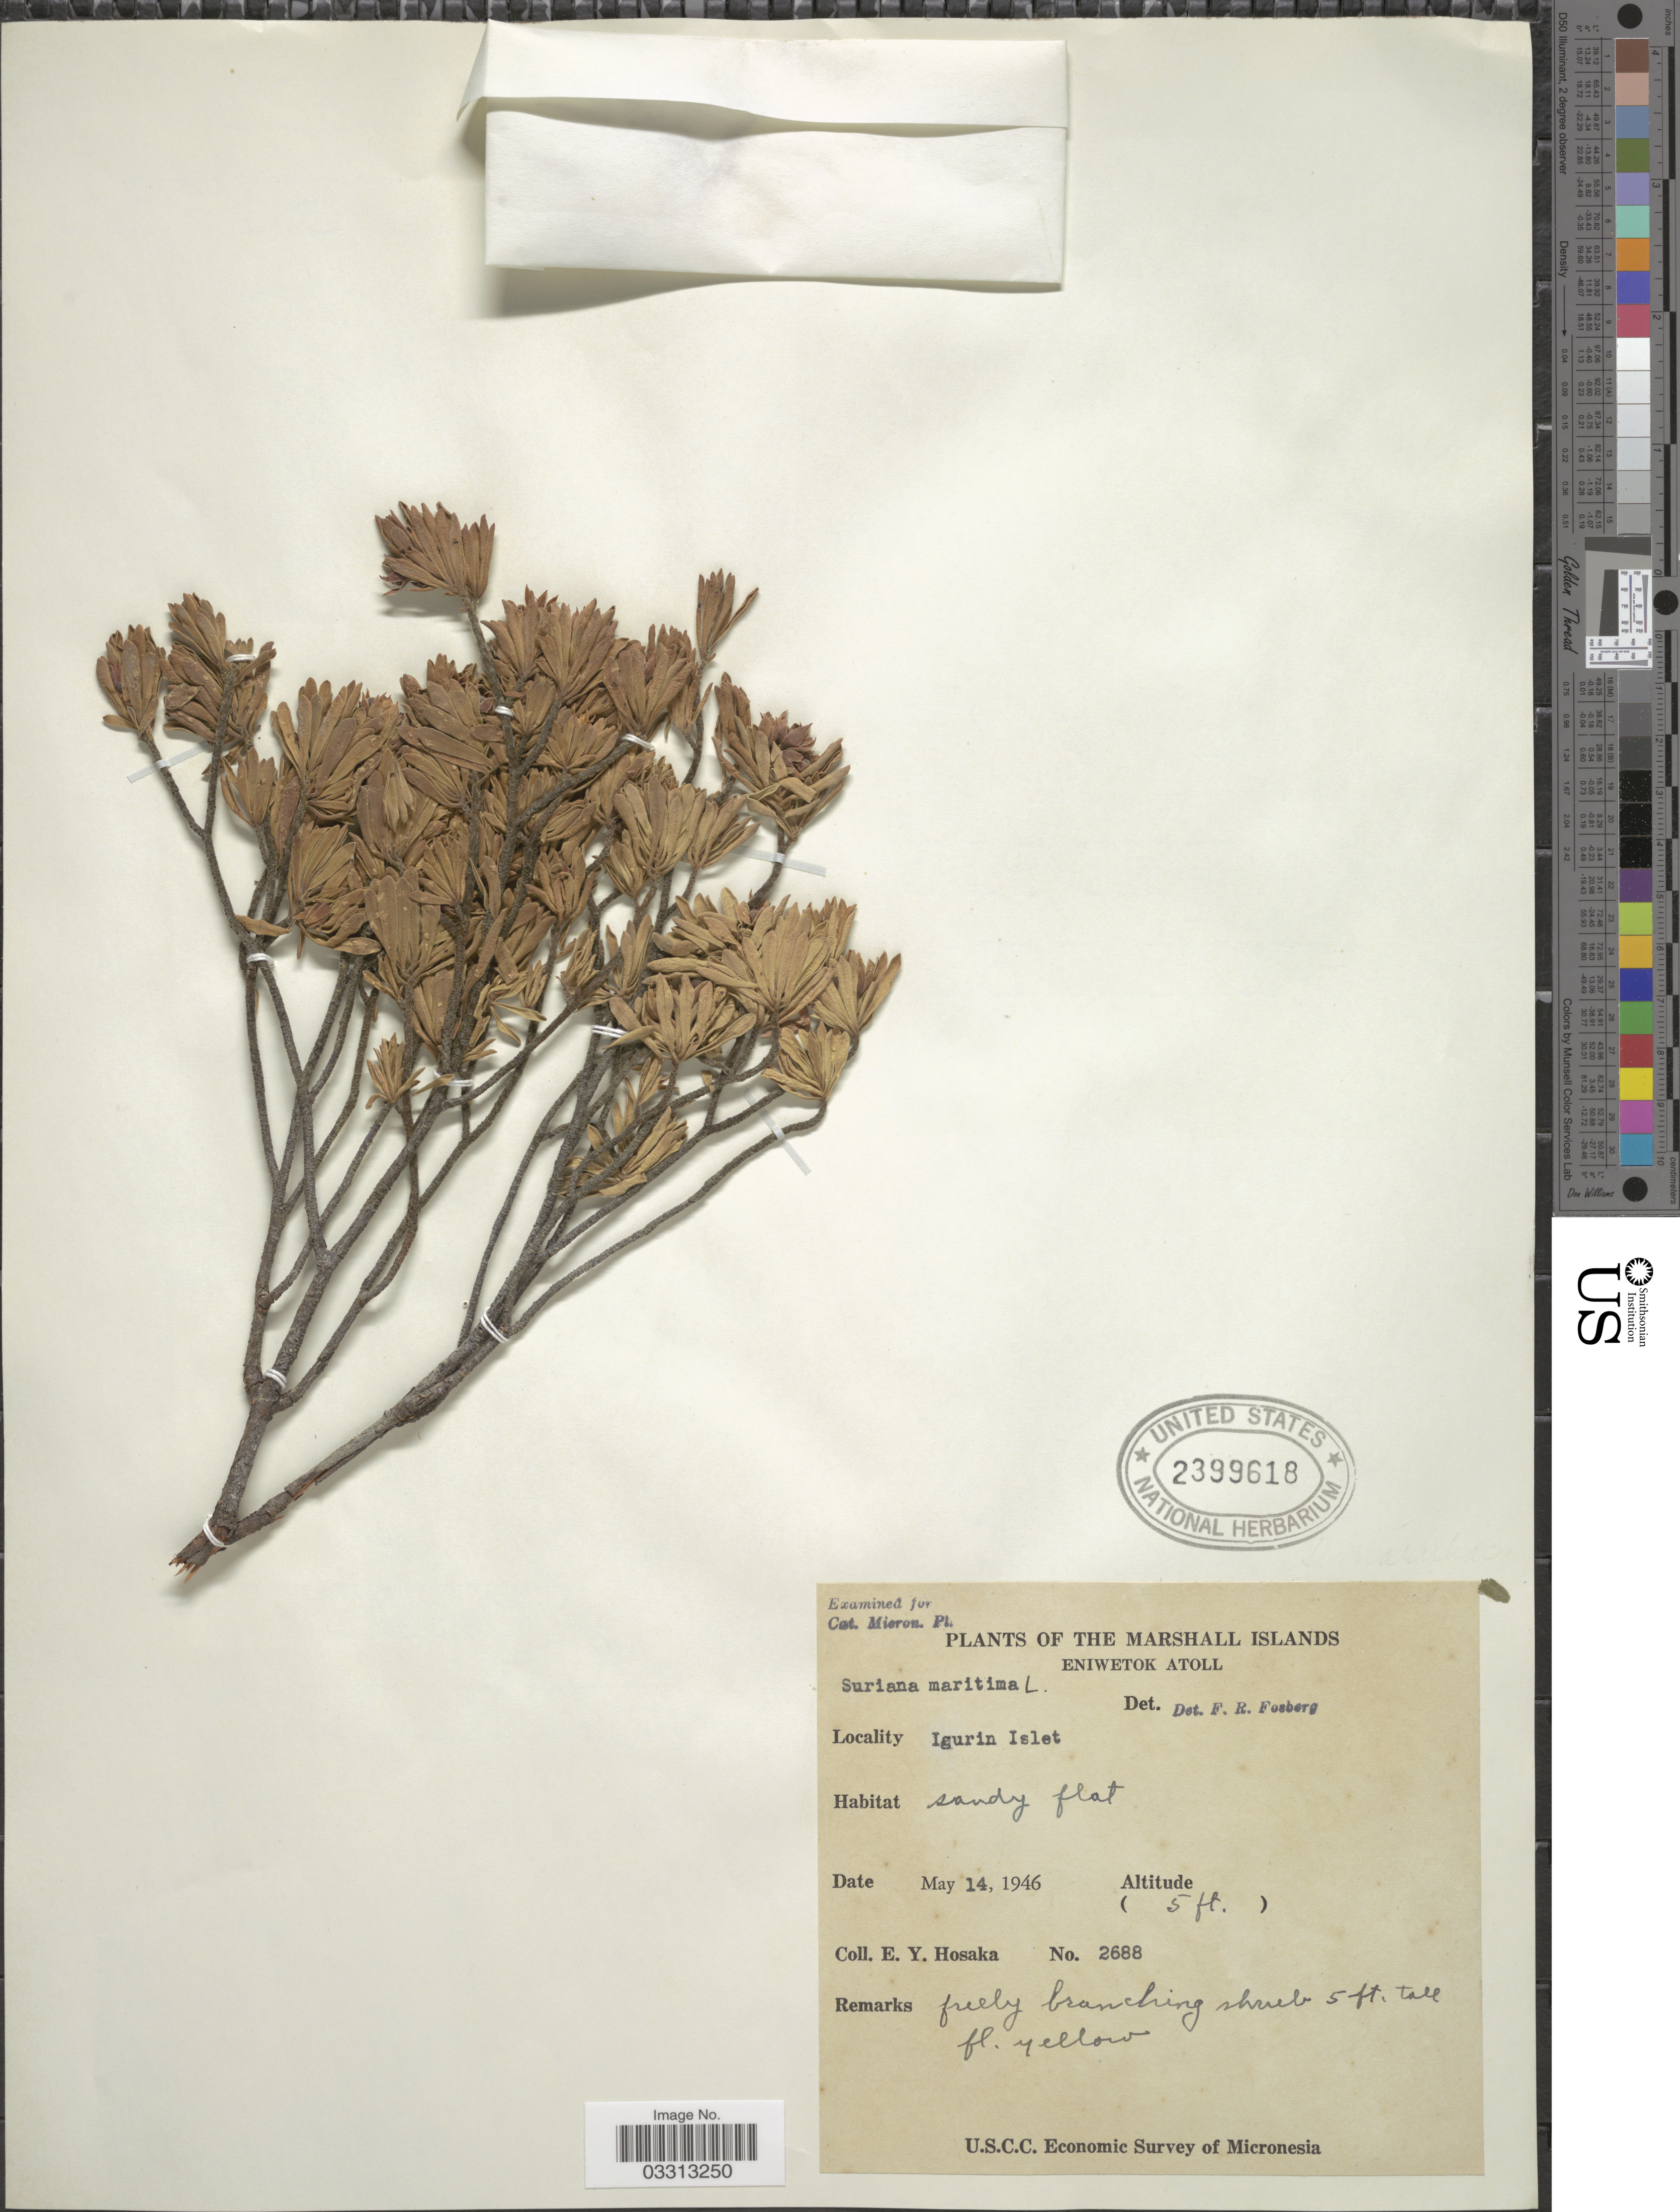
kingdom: Plantae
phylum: Tracheophyta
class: Magnoliopsida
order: Fabales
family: Surianaceae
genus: Suriana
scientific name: Suriana maritima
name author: L.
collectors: E. Y. Hosaka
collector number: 2688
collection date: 1946-05-14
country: Marshall Islands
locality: Eniwetok Atoll. Ingurin Islet.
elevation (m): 2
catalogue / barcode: US 2399618